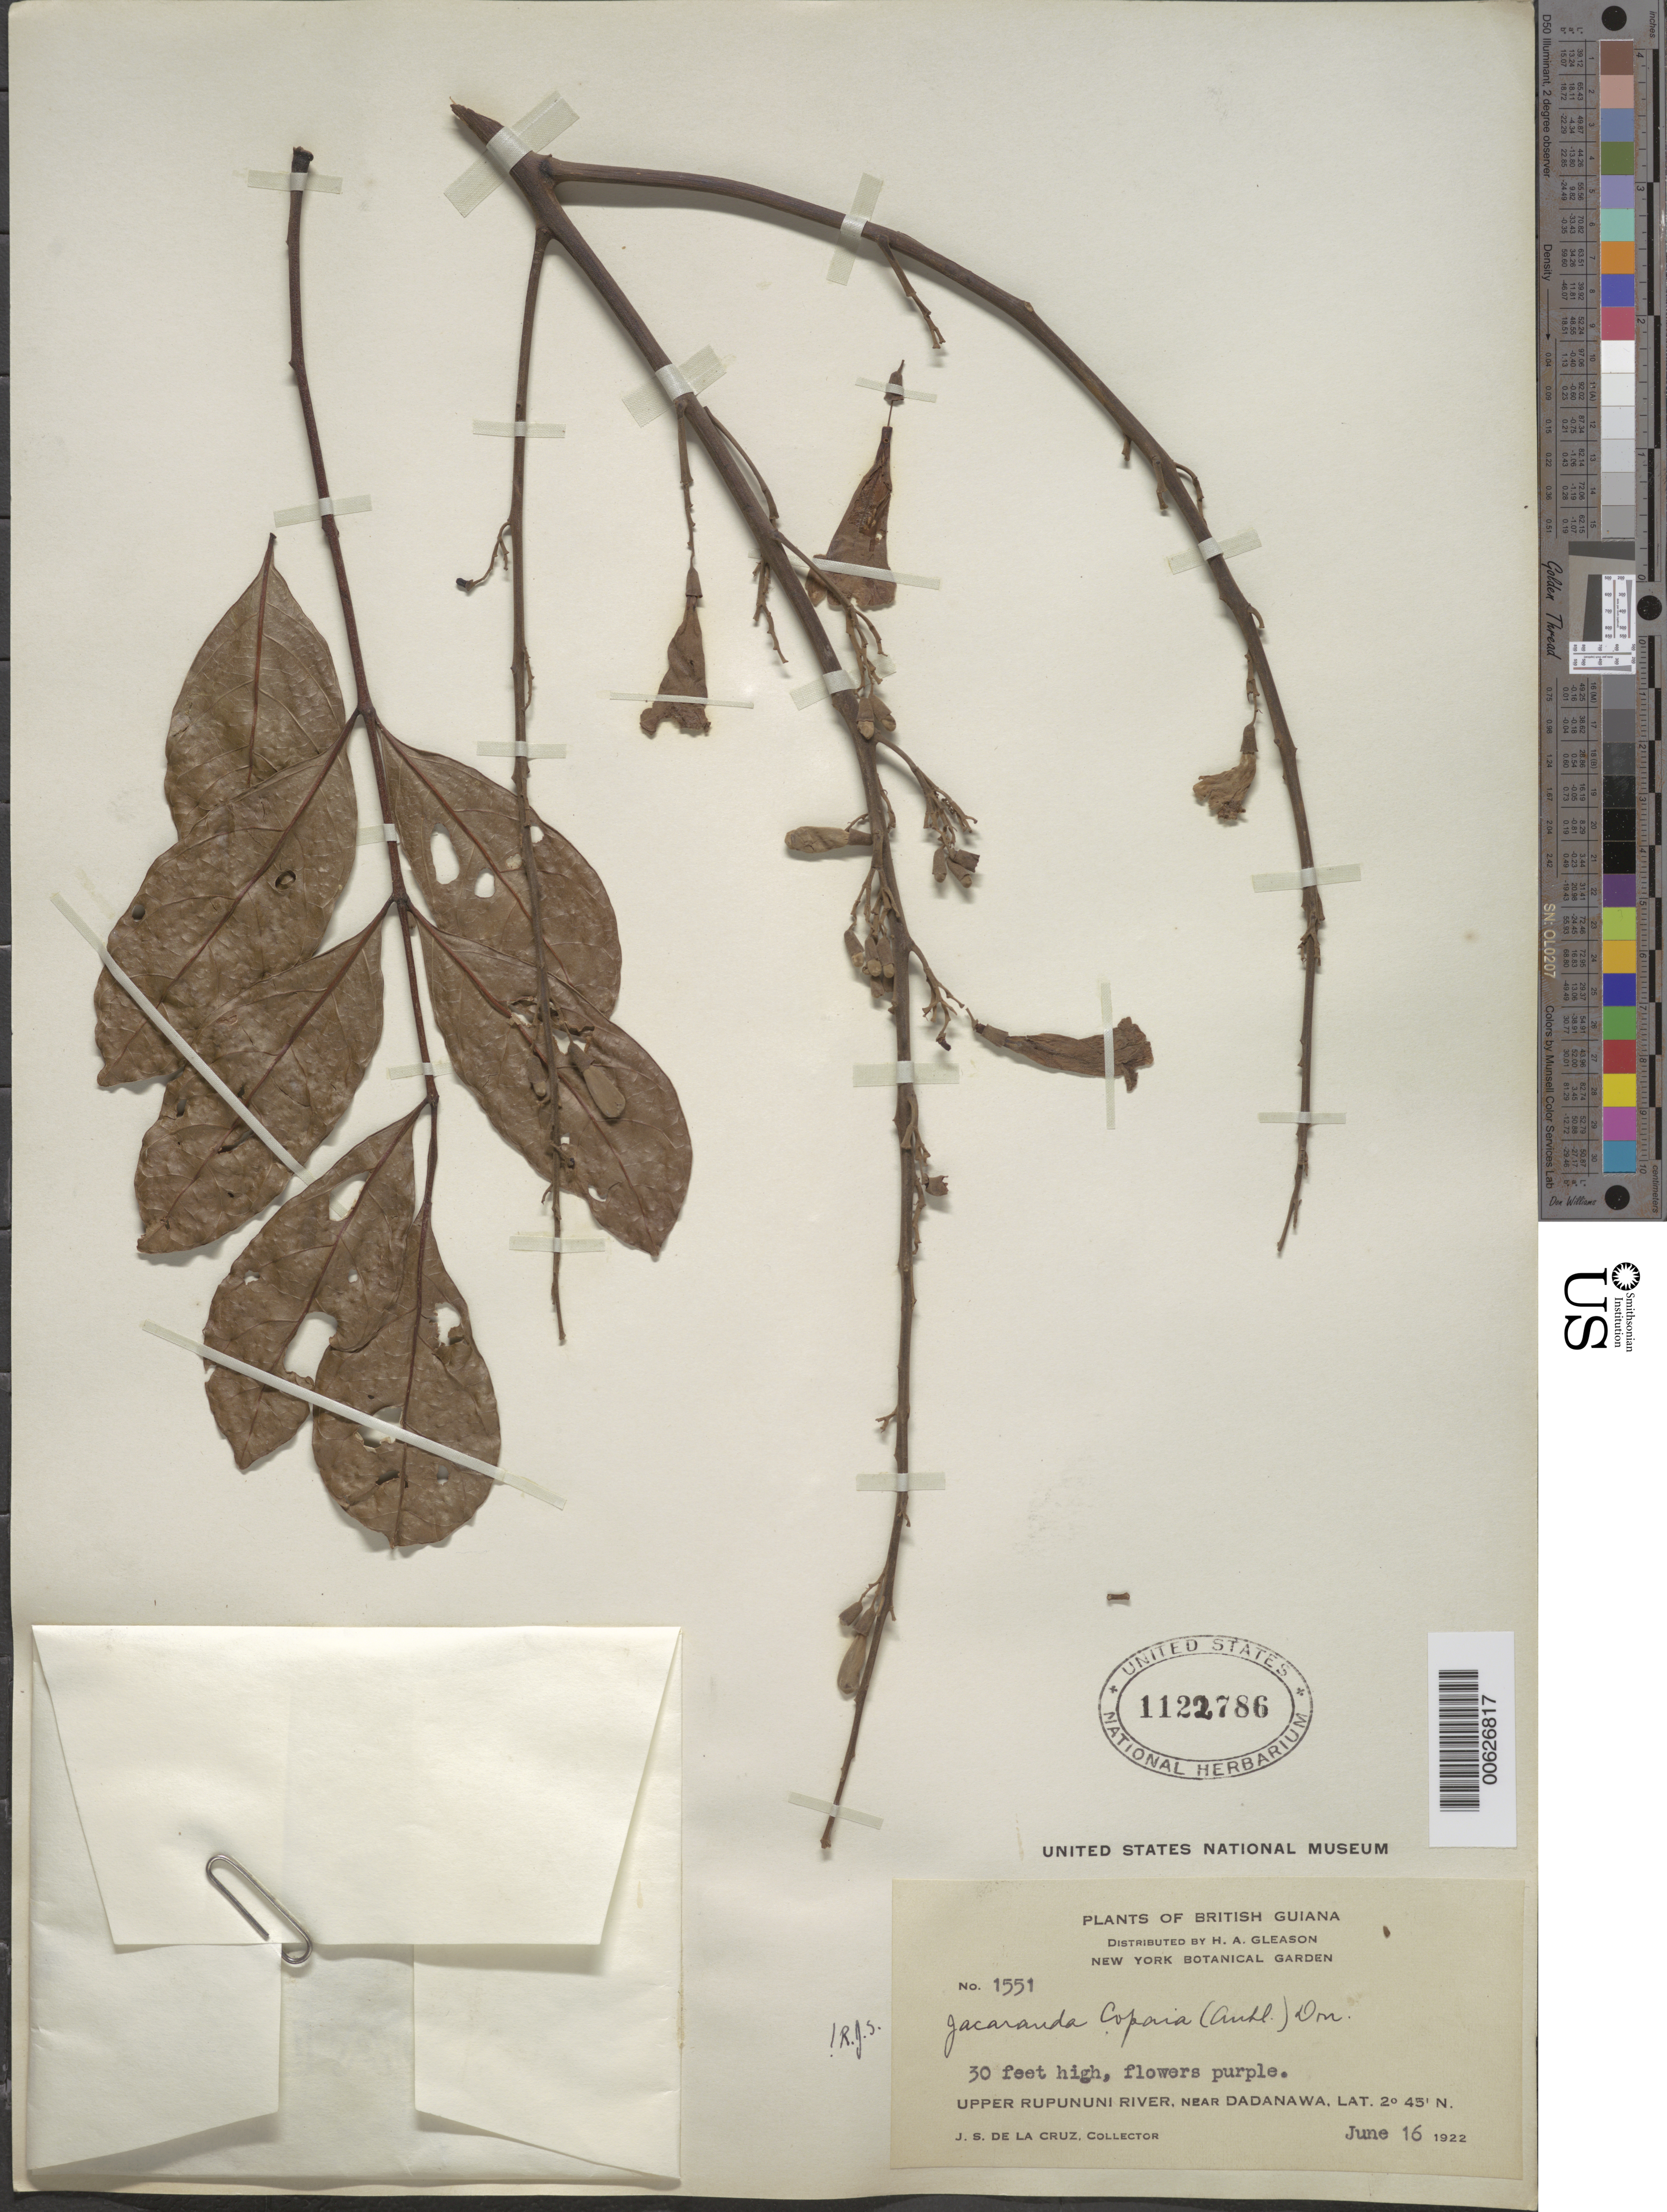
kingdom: Plantae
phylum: Tracheophyta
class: Magnoliopsida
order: Lamiales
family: Bignoniaceae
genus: Jacaranda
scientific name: Jacaranda copaia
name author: (Aubl.) D. Don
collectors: J. S. de la Cruz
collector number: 1551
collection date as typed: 16-Jun-22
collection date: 1922-06-16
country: Guyana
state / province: U. Takutu-U. Essequibo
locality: Dadanawa, vic., upper Rupununi R.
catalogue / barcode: US 1122786